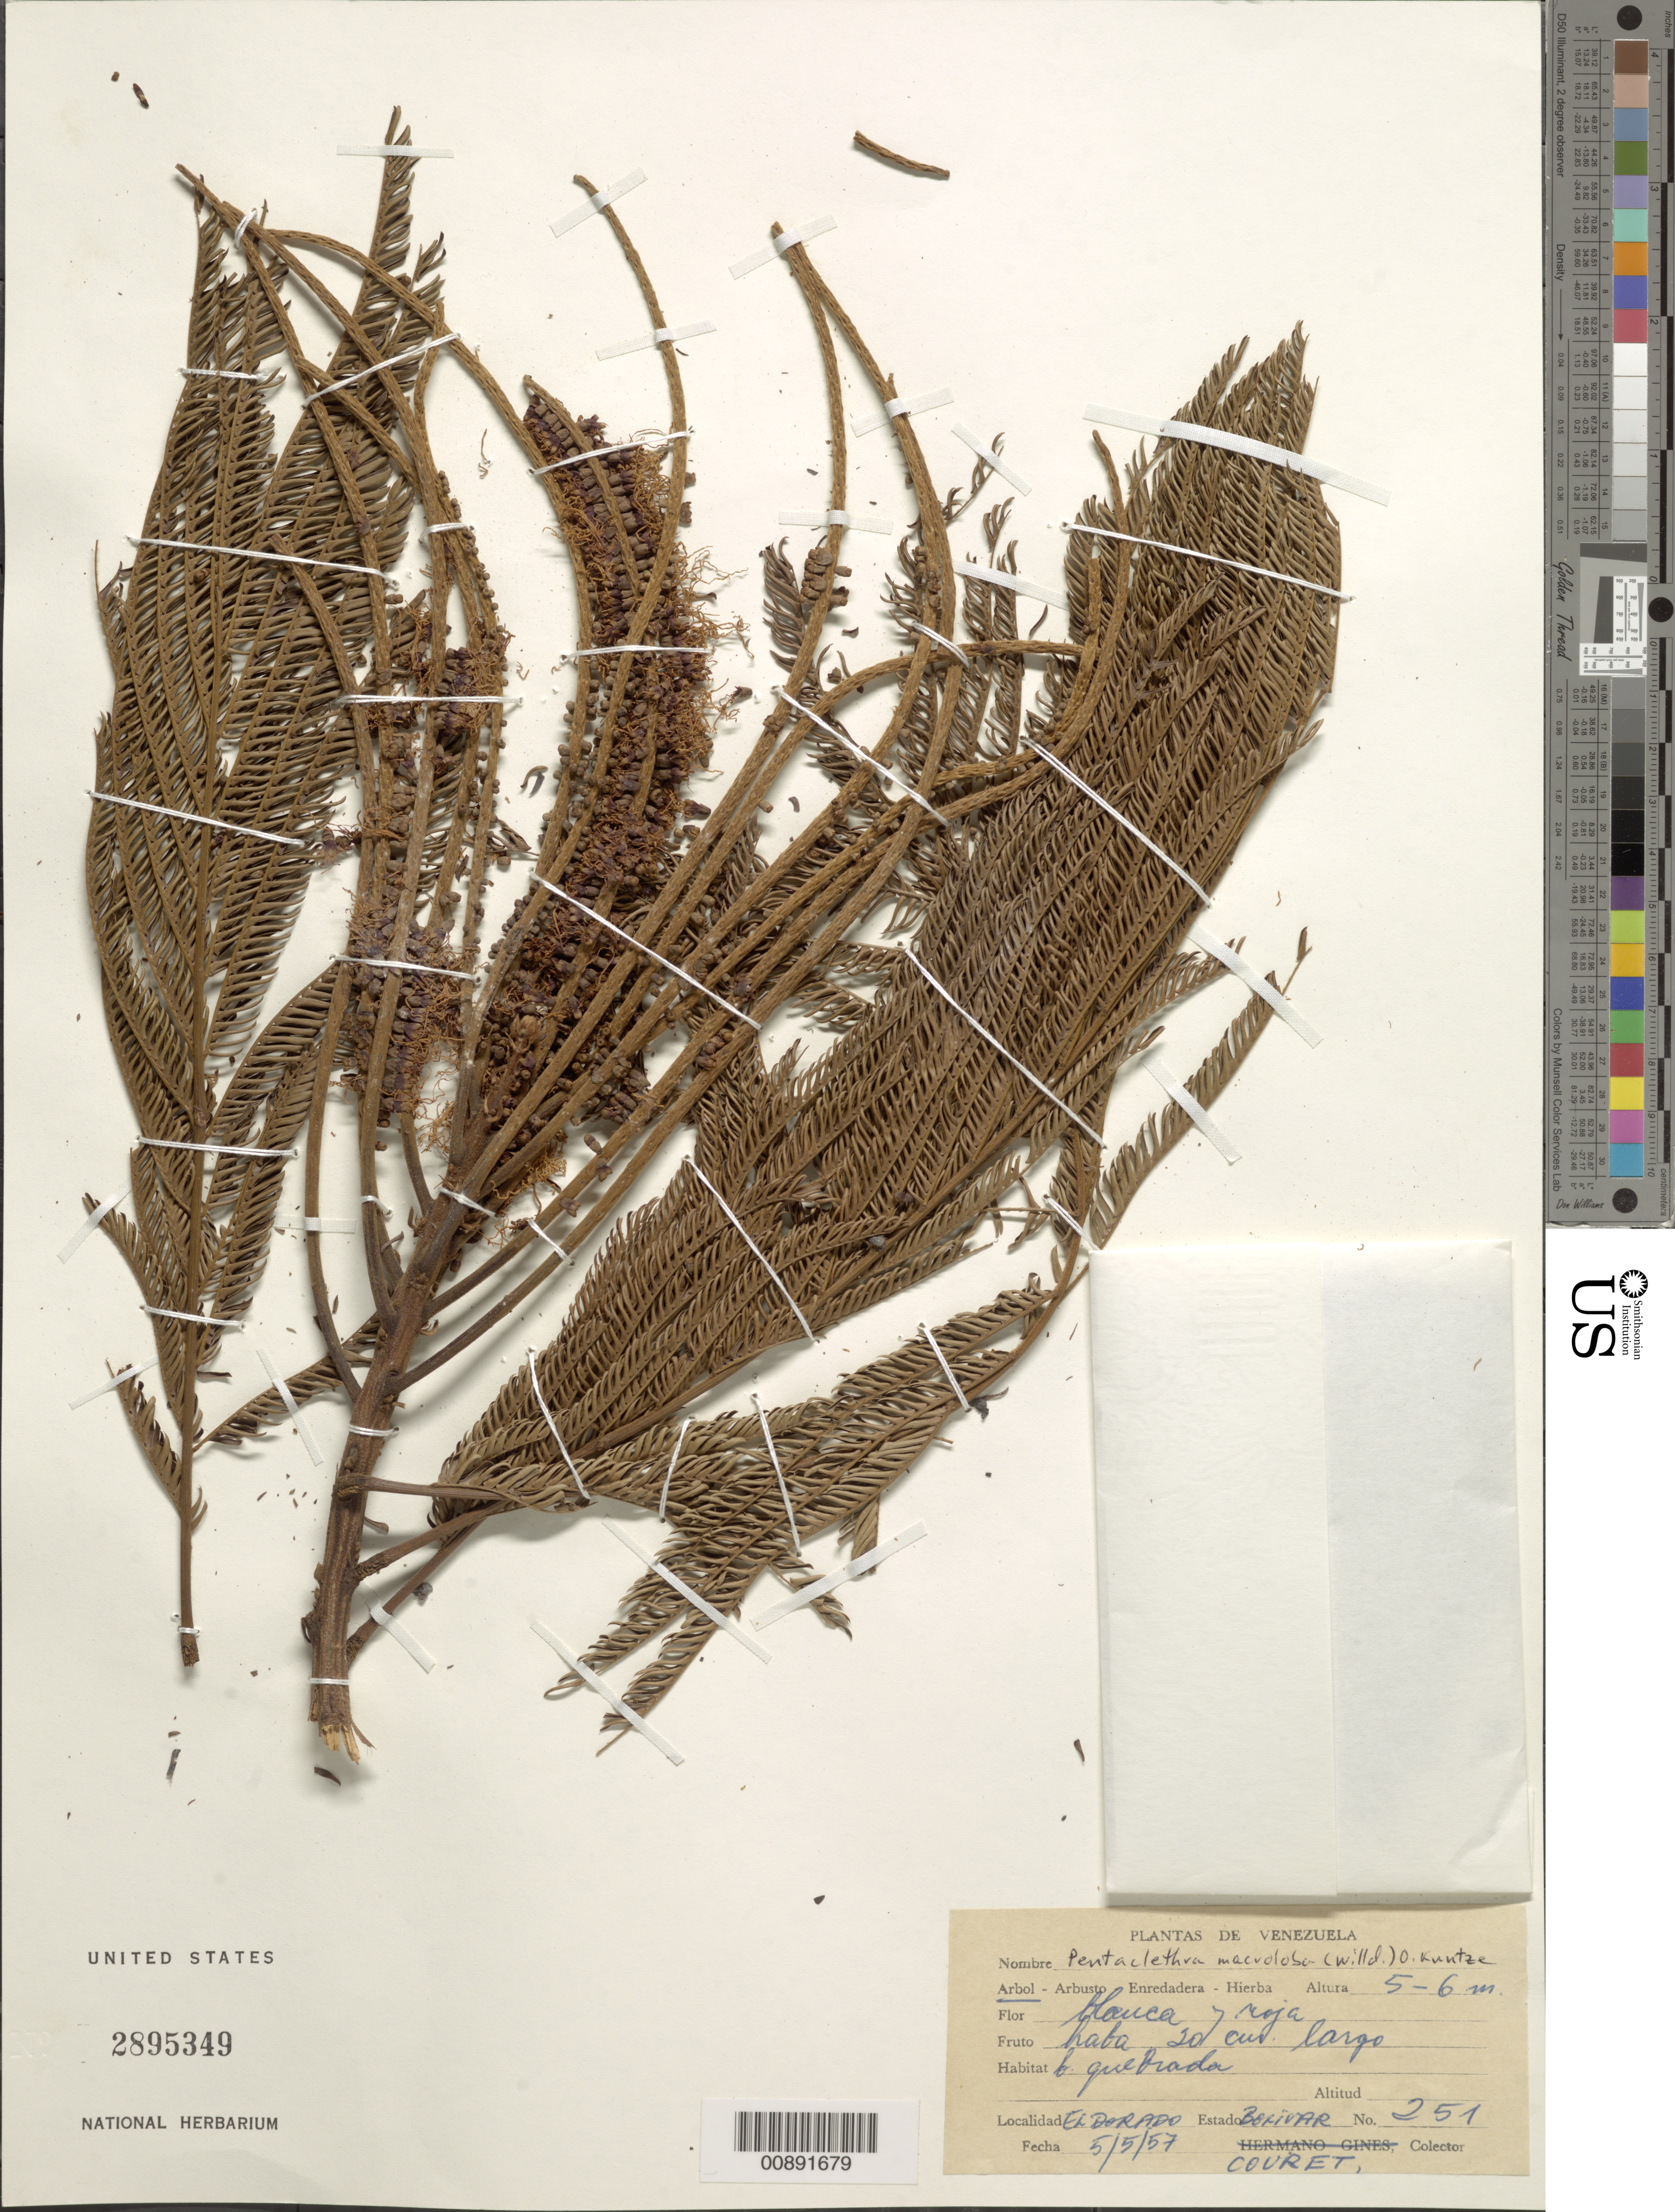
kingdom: Plantae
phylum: Tracheophyta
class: Magnoliopsida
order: Fabales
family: Fabaceae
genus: Pentaclethra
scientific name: Pentaclethra macroloba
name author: (Willd.) Kuntze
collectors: -. Couret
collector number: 251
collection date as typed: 5-May-57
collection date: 1957-05-05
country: Venezuela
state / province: Bolívar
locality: El Dorado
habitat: Quebrada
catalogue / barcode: US 2895349